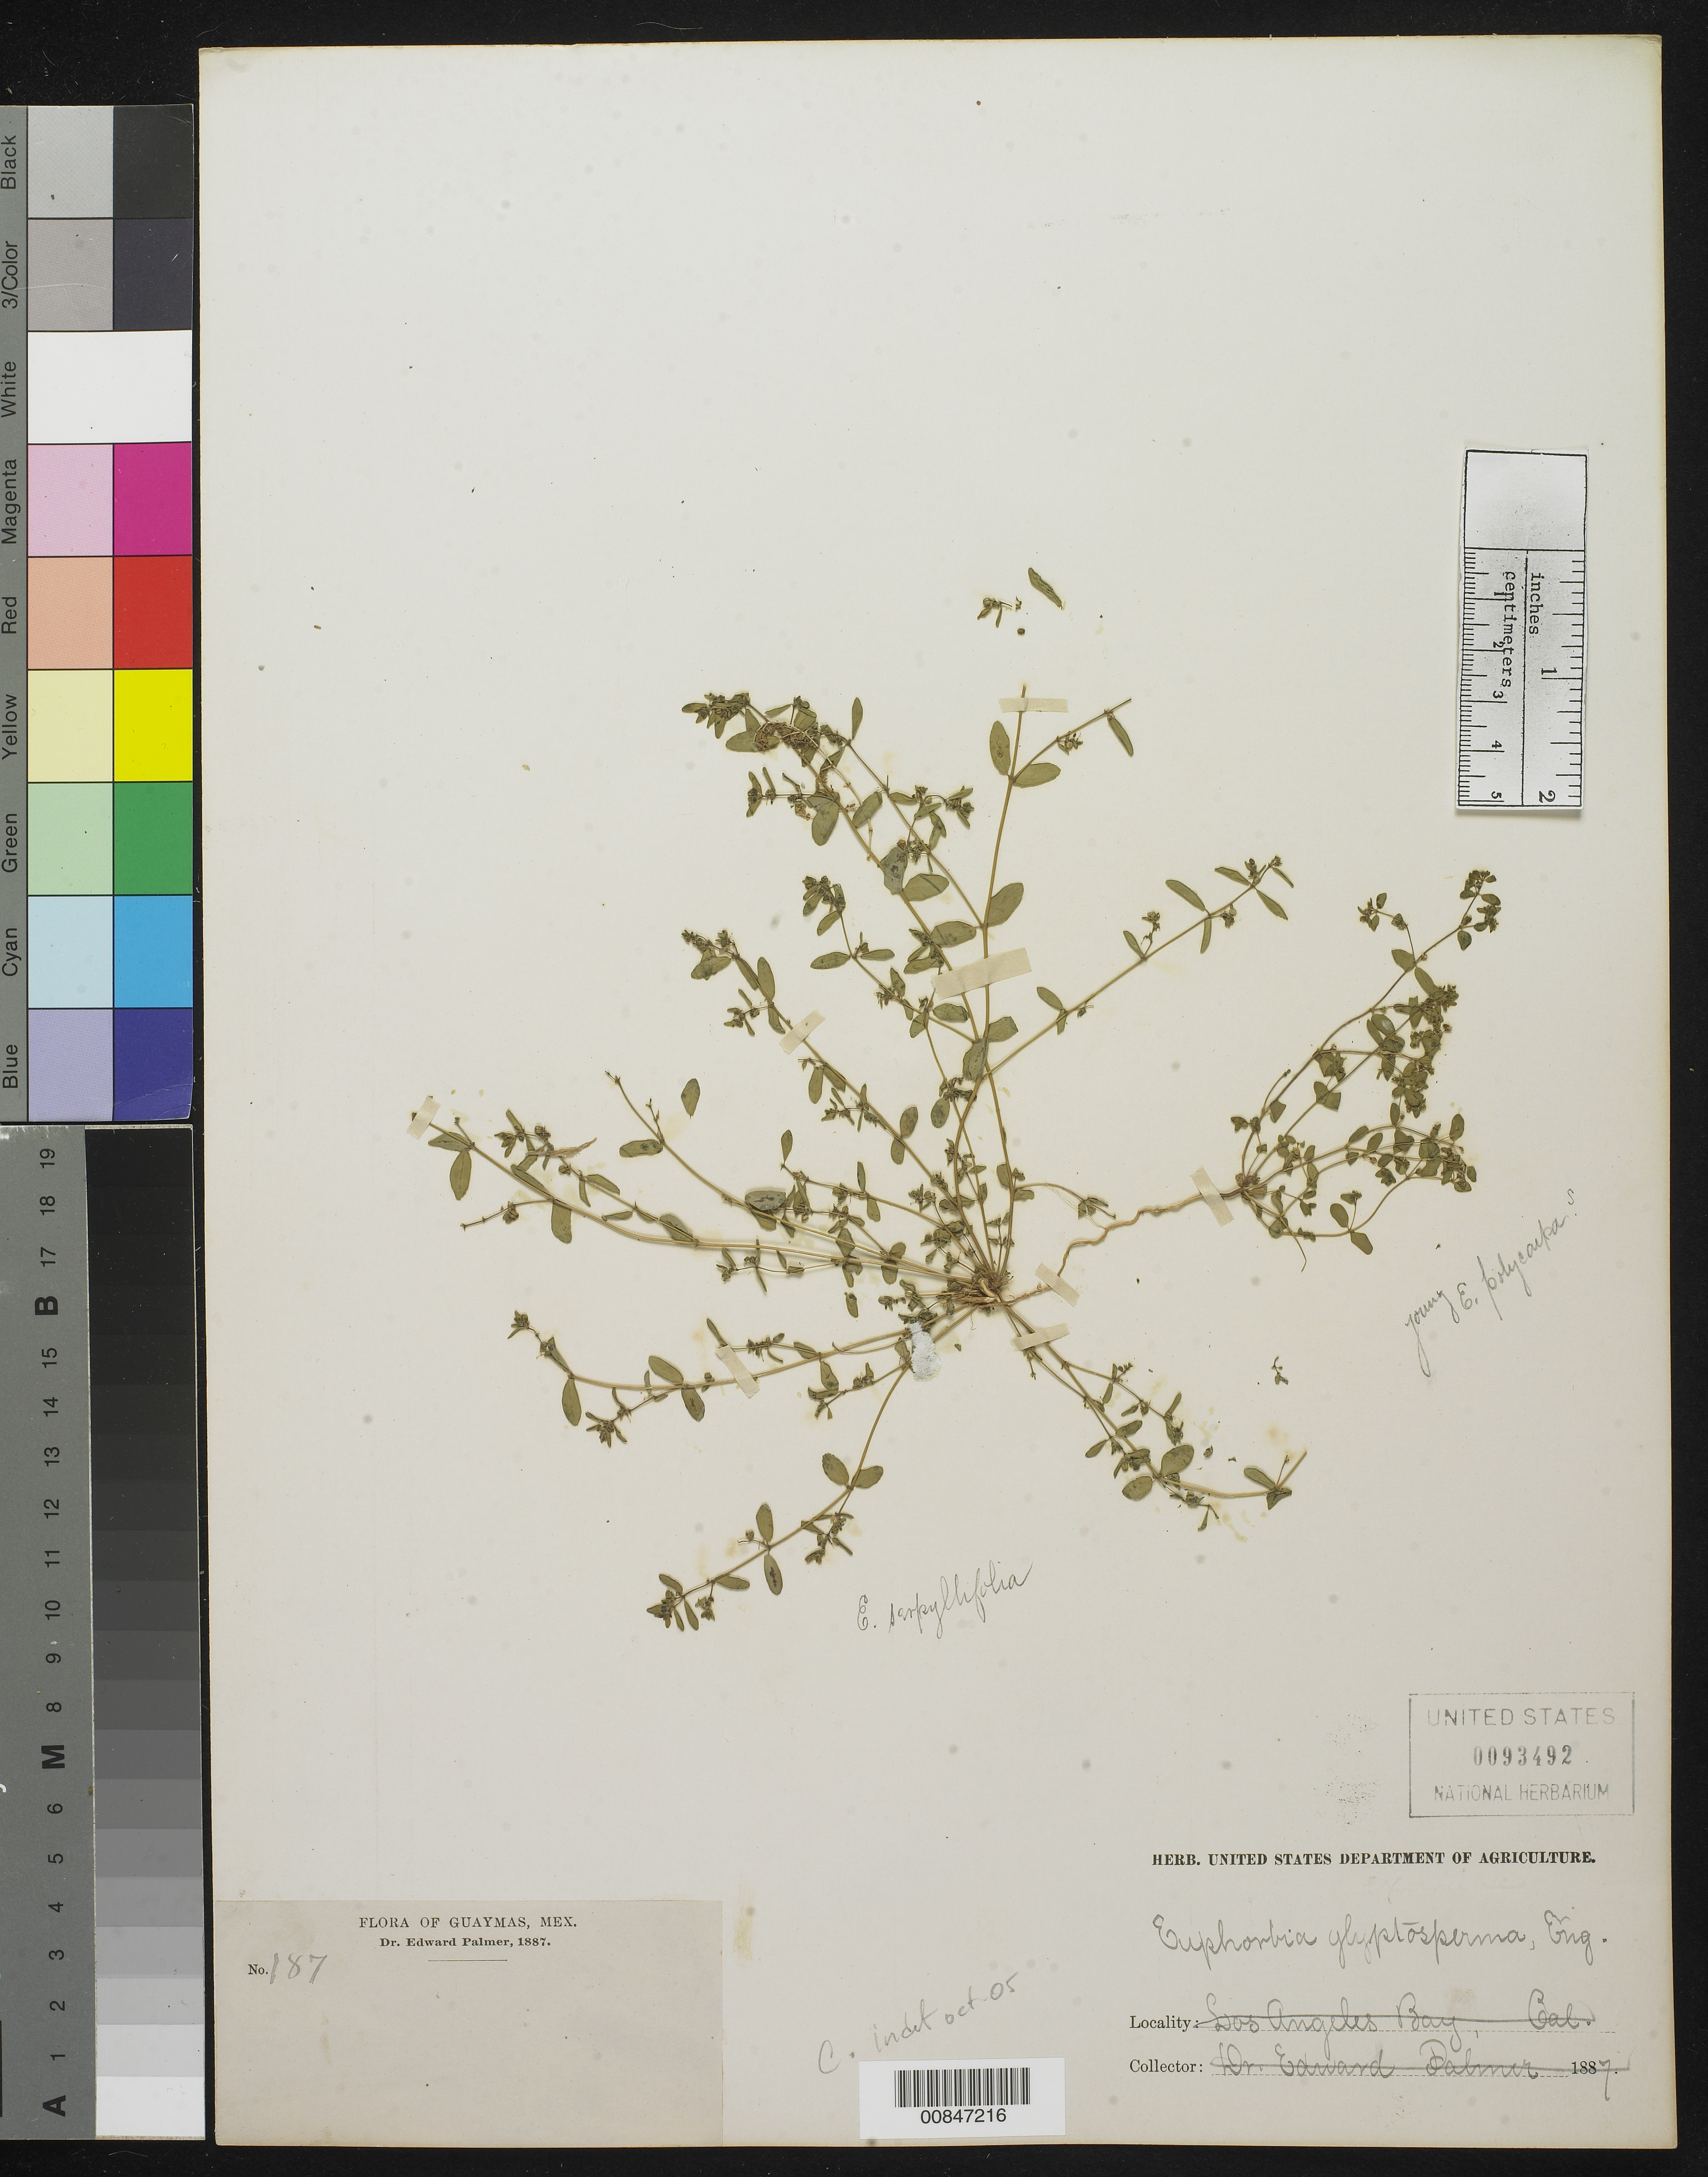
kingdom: Plantae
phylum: Tracheophyta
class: Magnoliopsida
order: Malpighiales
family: Euphorbiaceae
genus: Euphorbia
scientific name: Euphorbia sp.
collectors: E. Palmer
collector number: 187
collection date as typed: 1887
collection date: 1887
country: Mexico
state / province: Sonora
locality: Guaymas, Sonora.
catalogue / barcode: US 93492